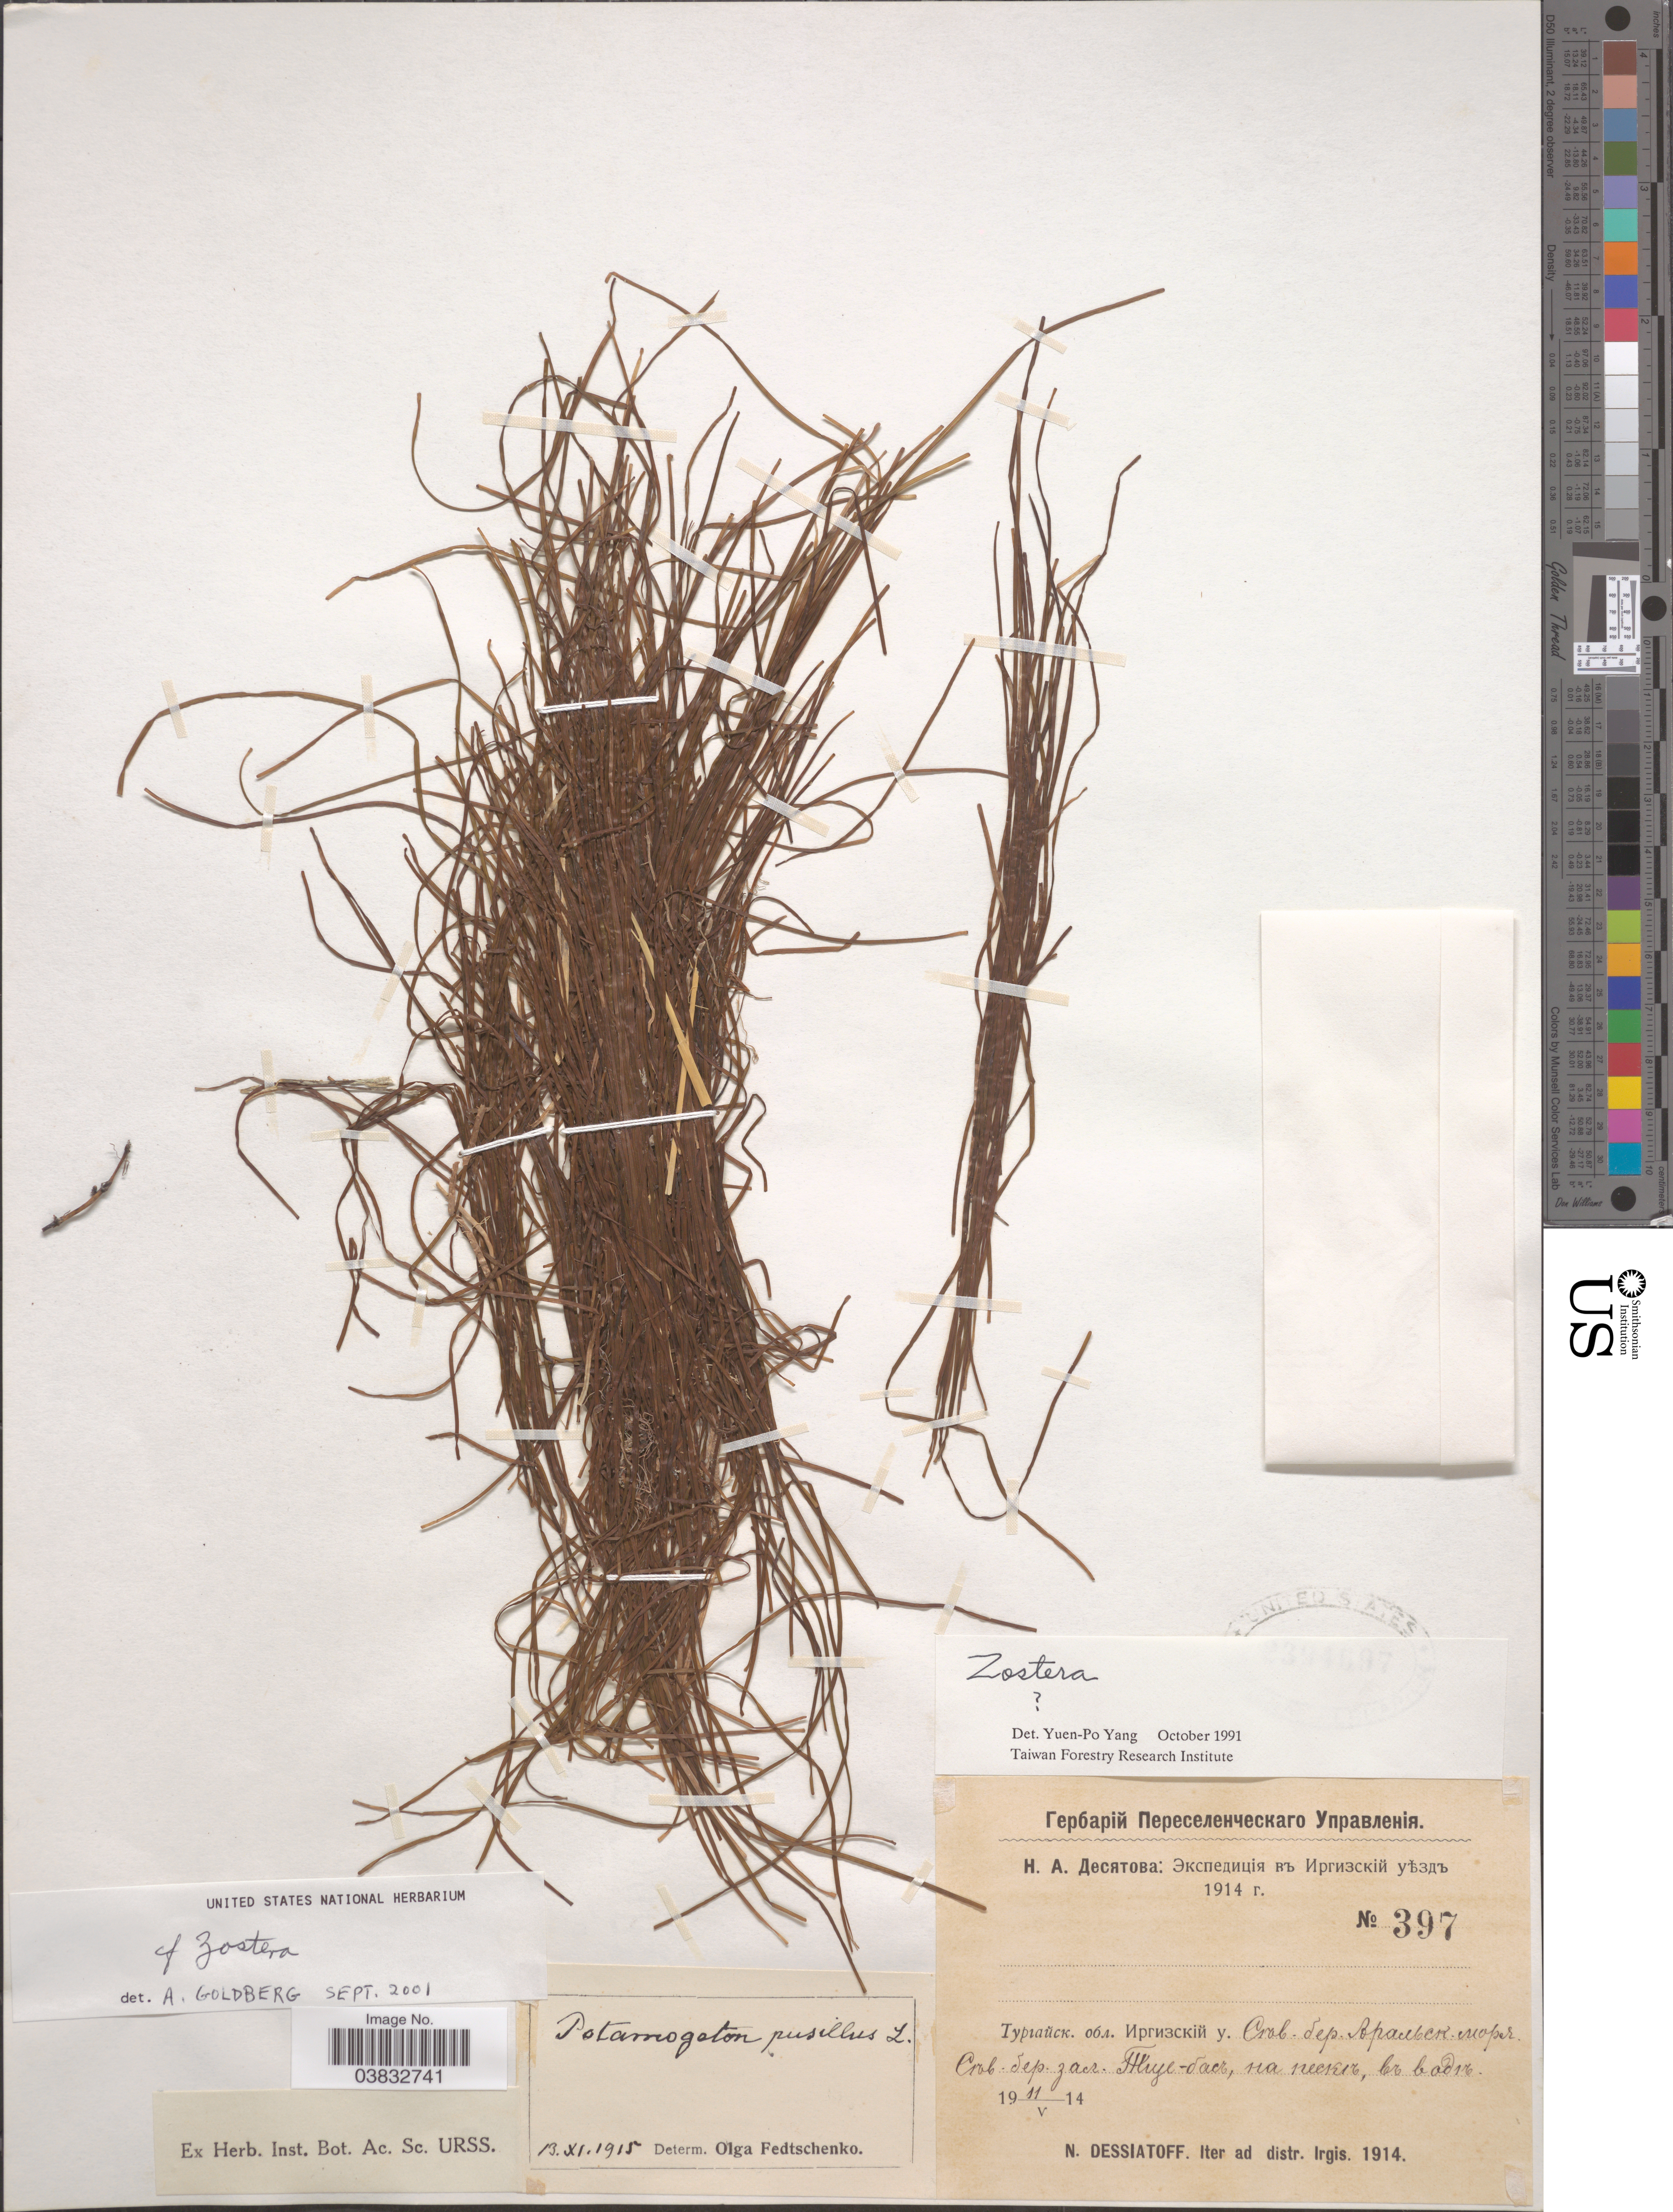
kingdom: Plantae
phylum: Tracheophyta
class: Liliopsida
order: Alismatales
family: Zosteraceae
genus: Zostera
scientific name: Zostera sp.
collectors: N. Dessiatoff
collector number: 397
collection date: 1914-05-11